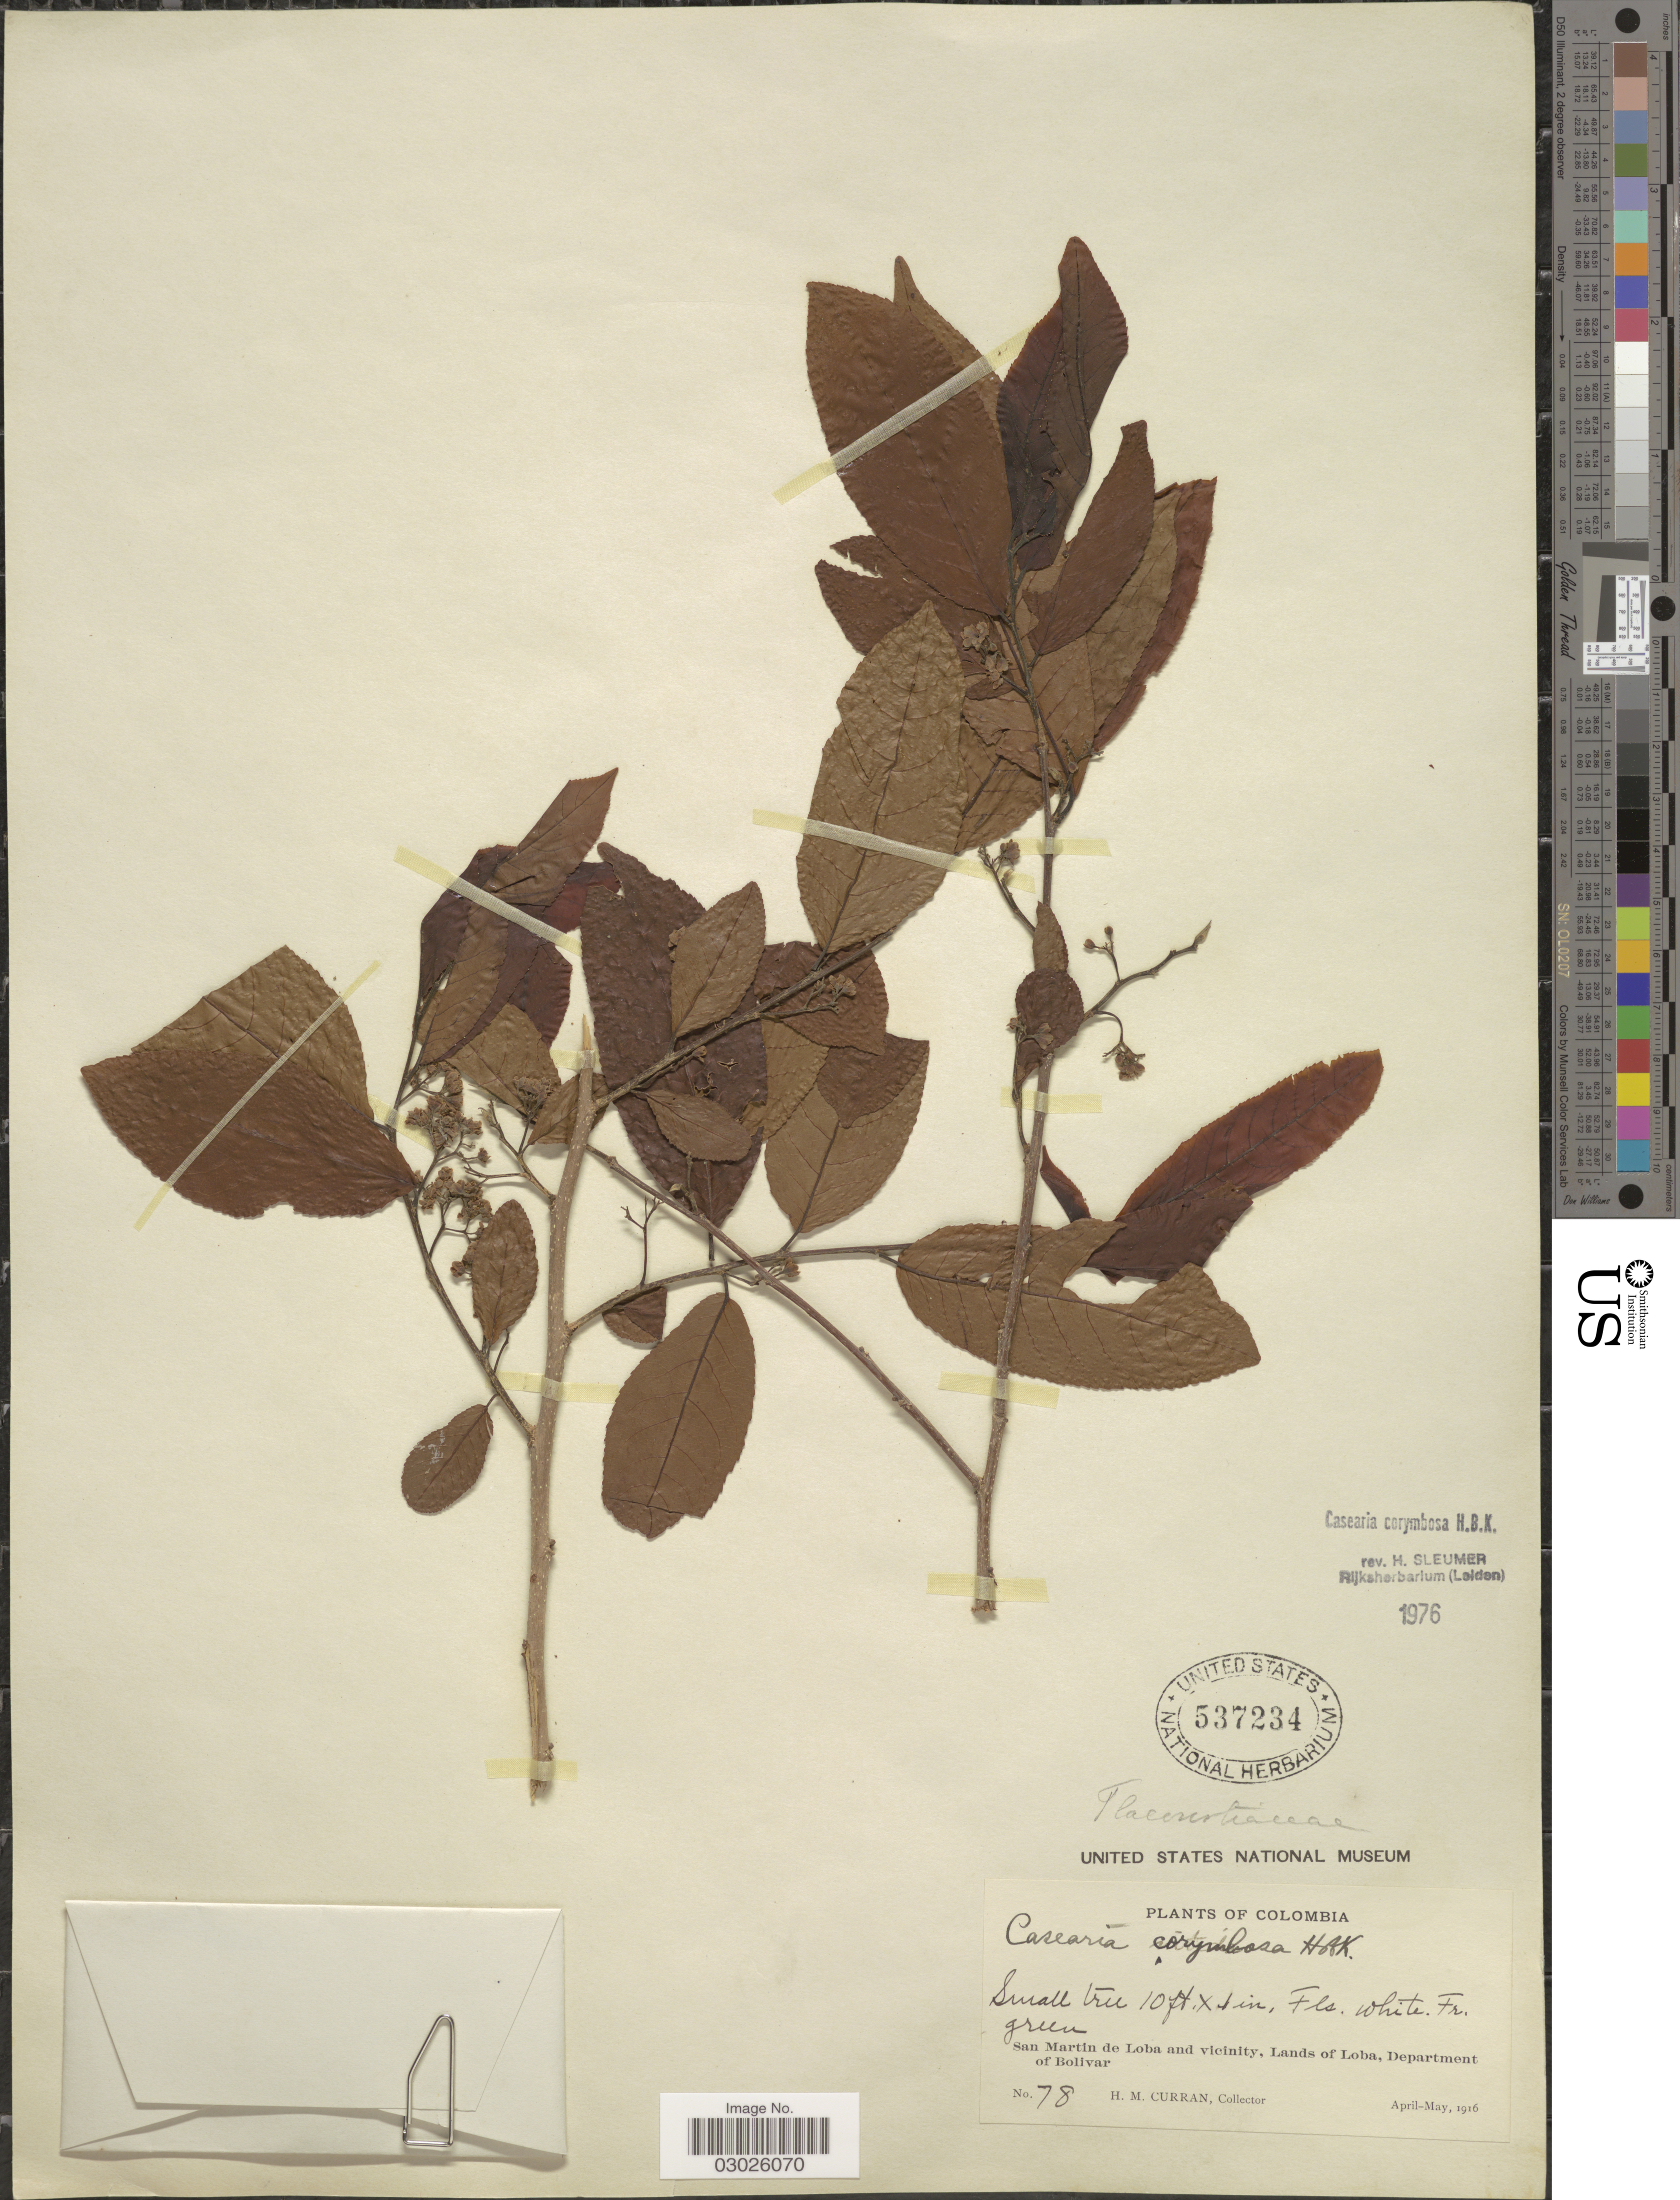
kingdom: Plantae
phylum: Tracheophyta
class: Magnoliopsida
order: Malpighiales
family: Salicaceae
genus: Casearia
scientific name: Casearia corymbosa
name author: Kunth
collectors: H. M. Curran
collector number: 78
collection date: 1916-04/1916-05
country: Colombia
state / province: Bolívar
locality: San Martin de Loba and vicinity, Lands of Loba, Department of Bolivar.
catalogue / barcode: US 537234